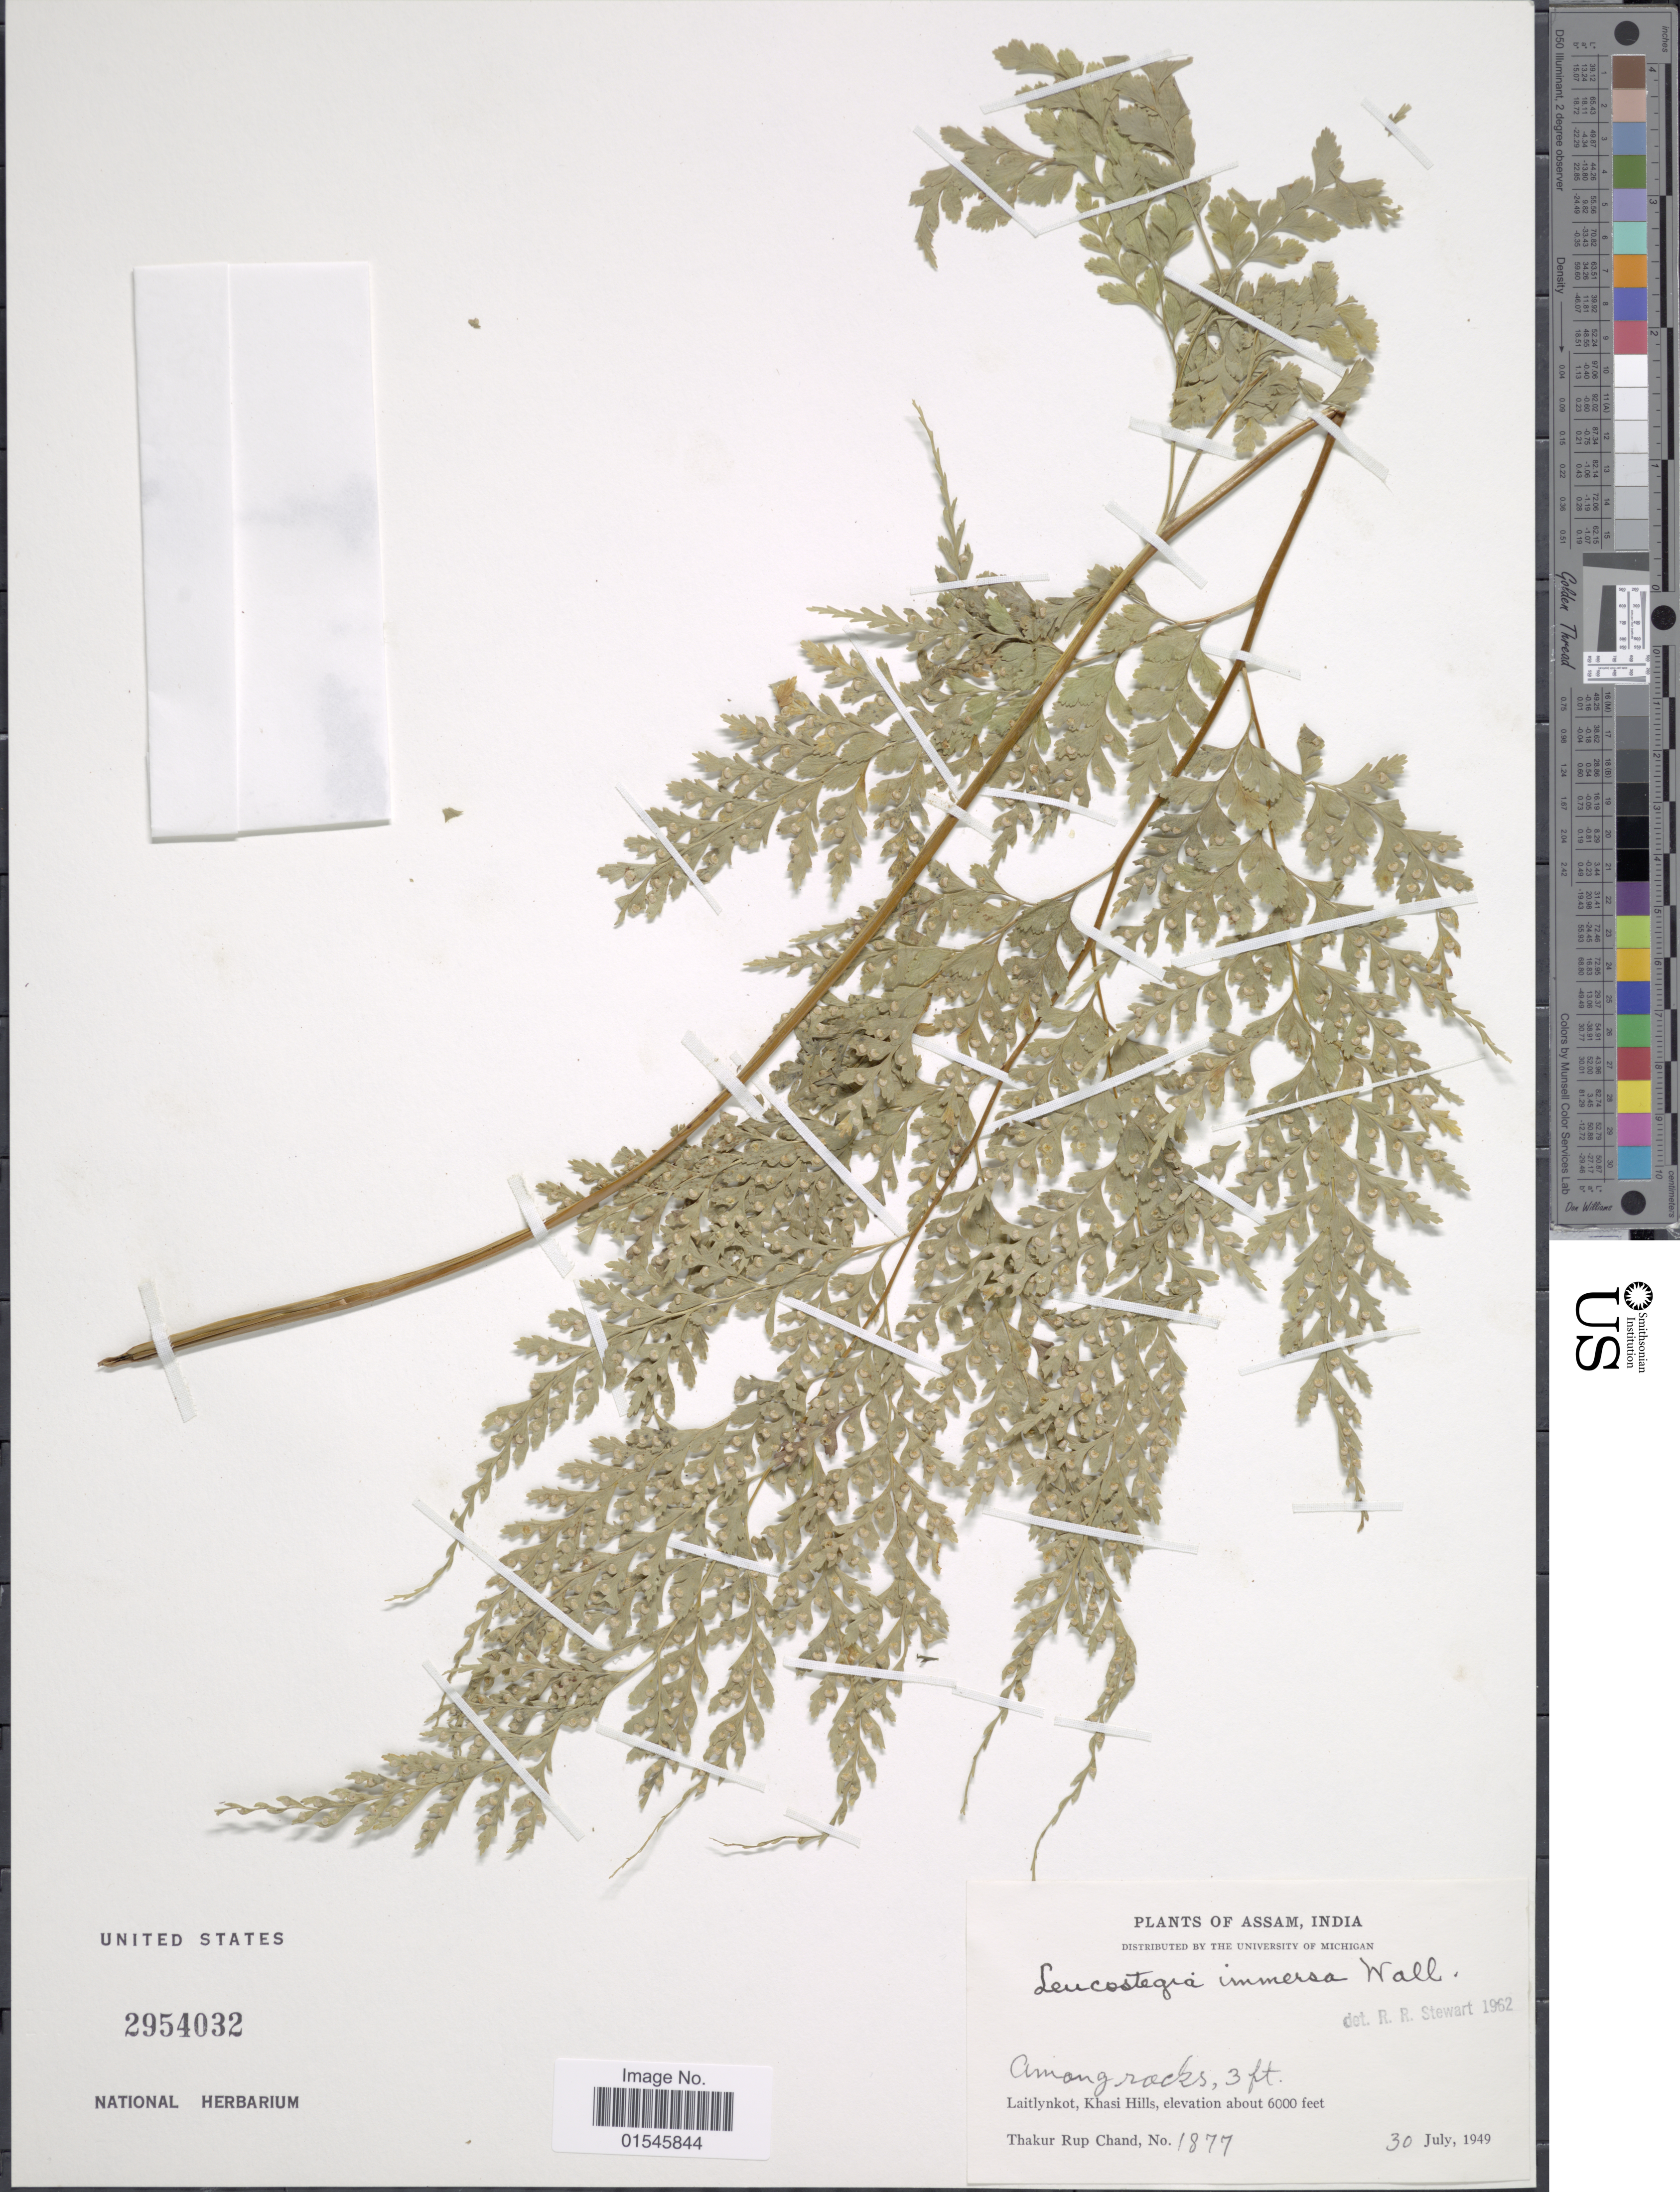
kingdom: Plantae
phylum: Tracheophyta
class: Polypodiopsida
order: Polypodiales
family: Hypodematiaceae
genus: Leucostegia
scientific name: Leucostegia truncata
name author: (D. Don) Fraser-Jenk.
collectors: T. R. Chand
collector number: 1877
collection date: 1949-07-30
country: India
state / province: Meghalaya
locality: Laitlynkot, Khasi Hills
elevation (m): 1829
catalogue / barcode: US 2954032